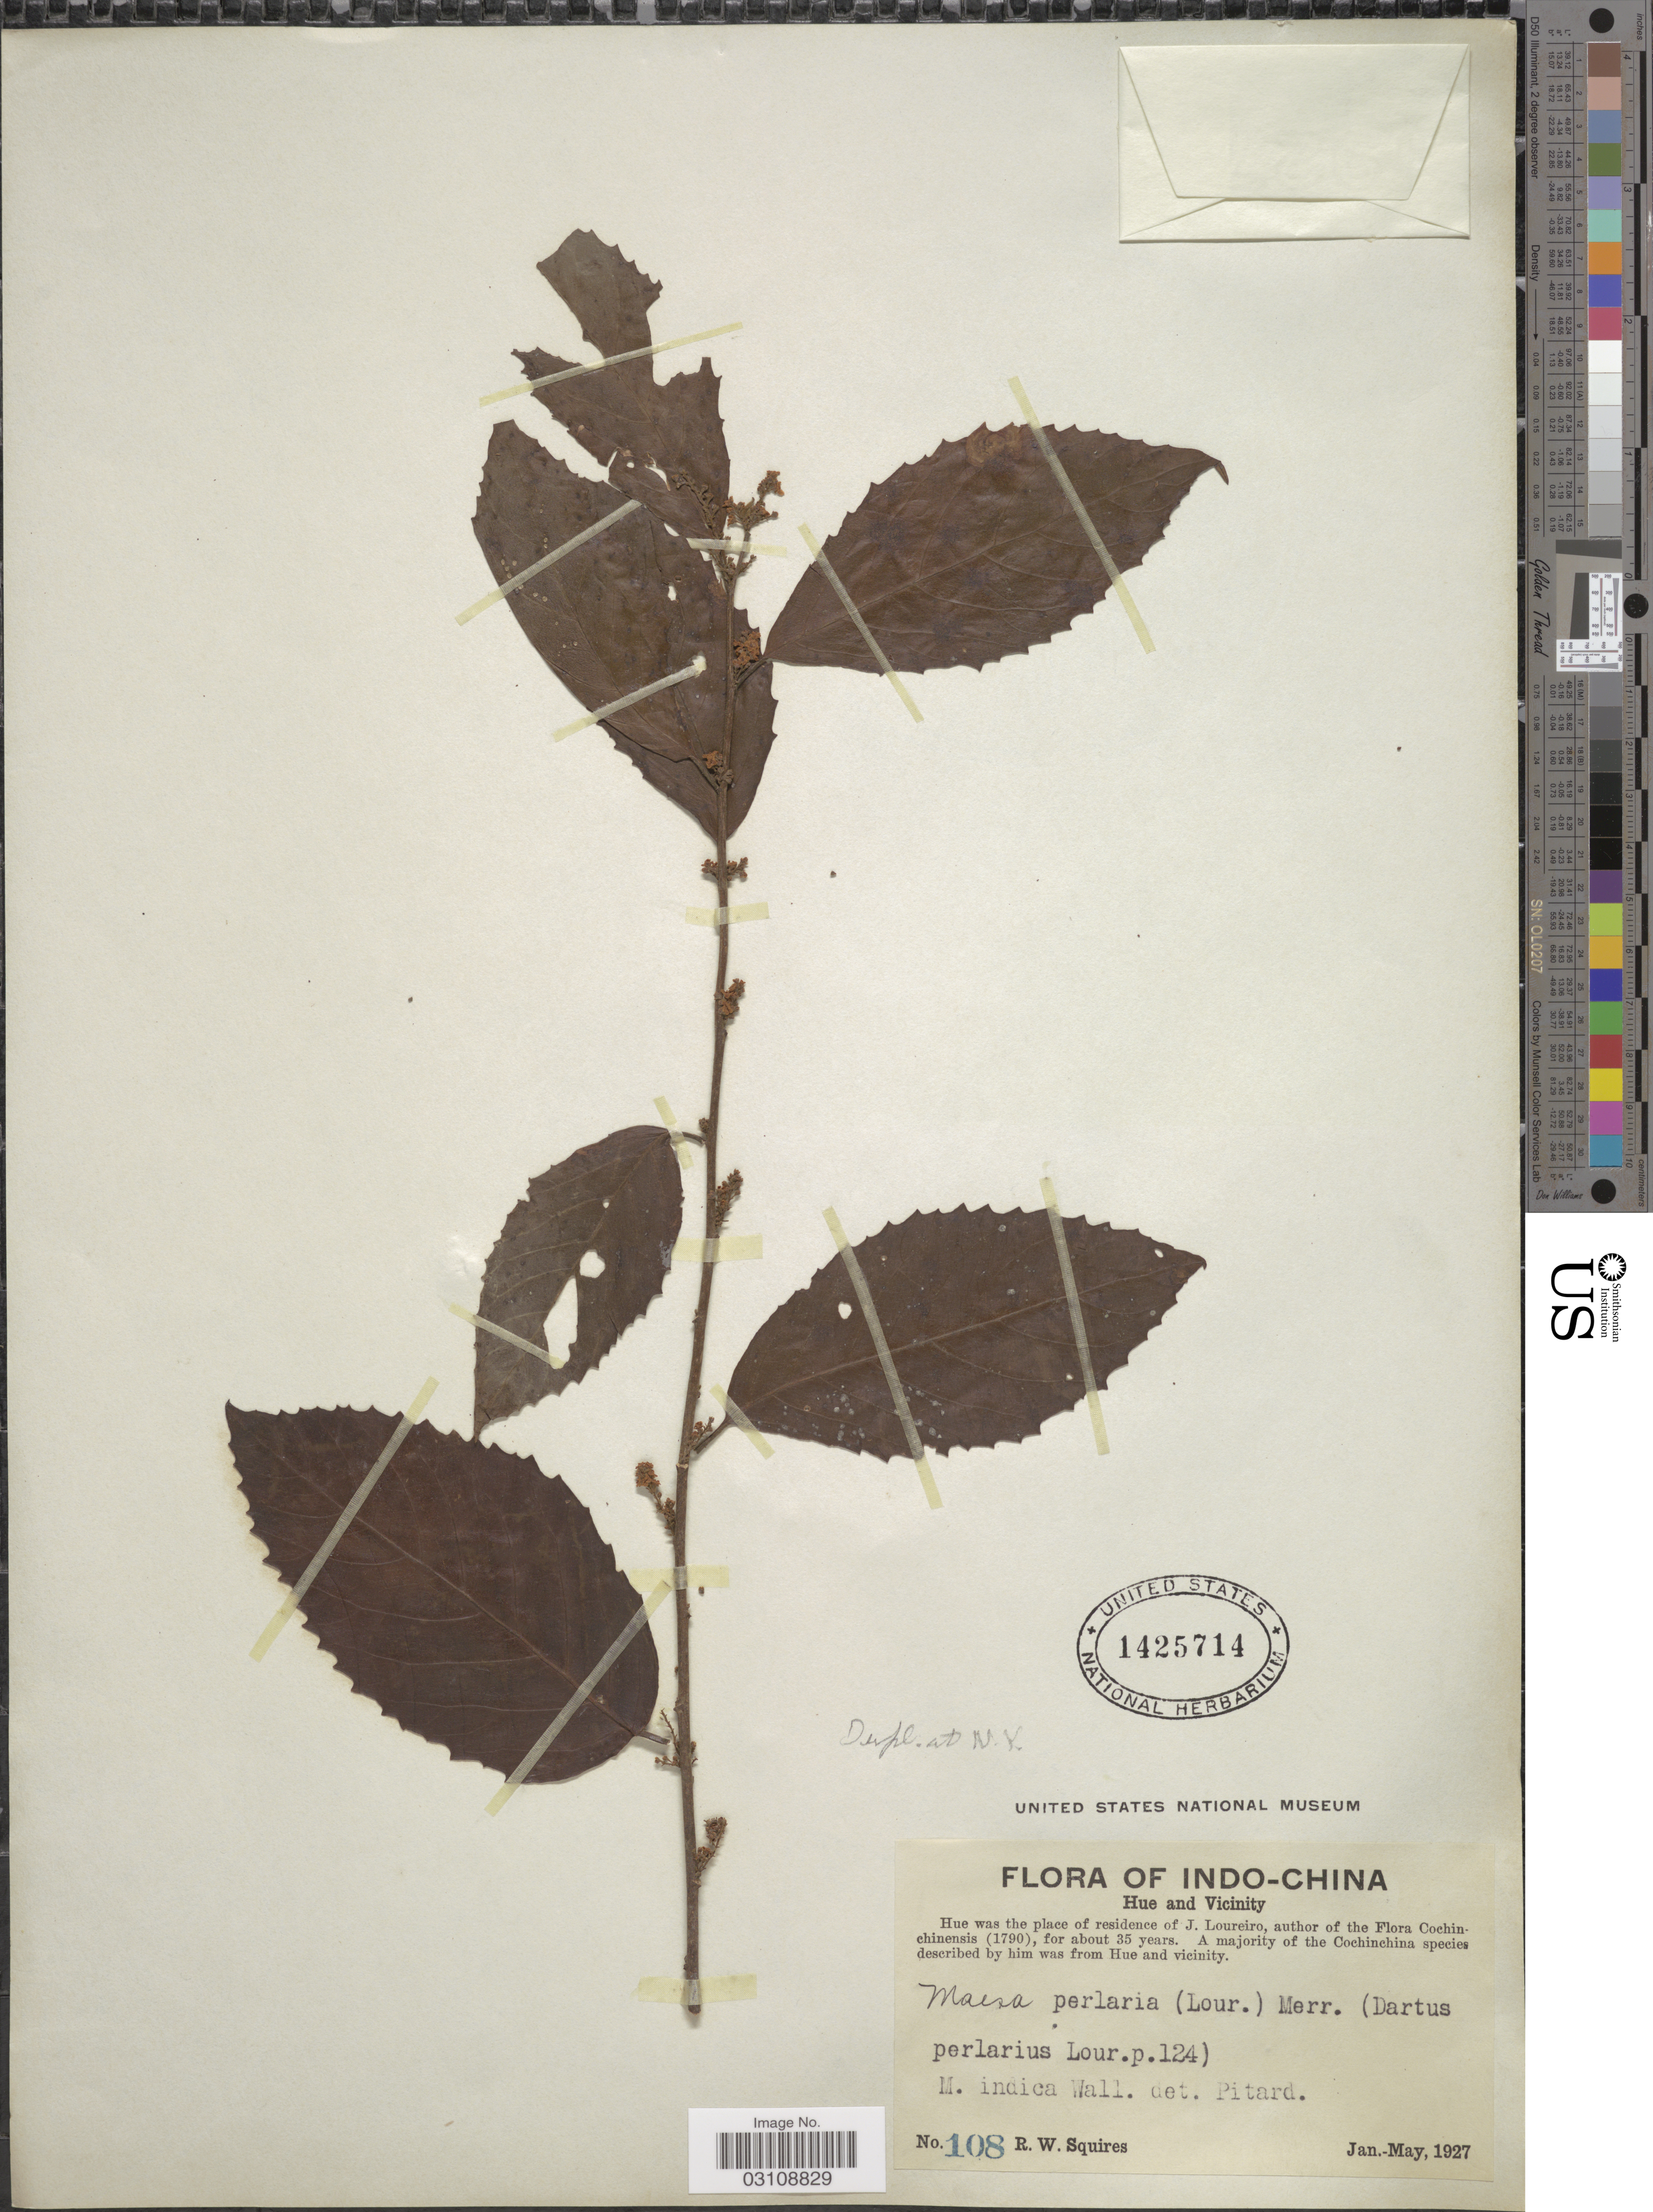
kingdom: Plantae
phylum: Tracheophyta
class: Magnoliopsida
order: Ericales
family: Primulaceae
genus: Maesa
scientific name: Maesa perlaria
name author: (Lour.) Merr.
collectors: R. Squires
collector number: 108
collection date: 1927-01/1927-05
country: Vietnam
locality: Indo-China, Hue and Vicinity.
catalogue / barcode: US 1425714